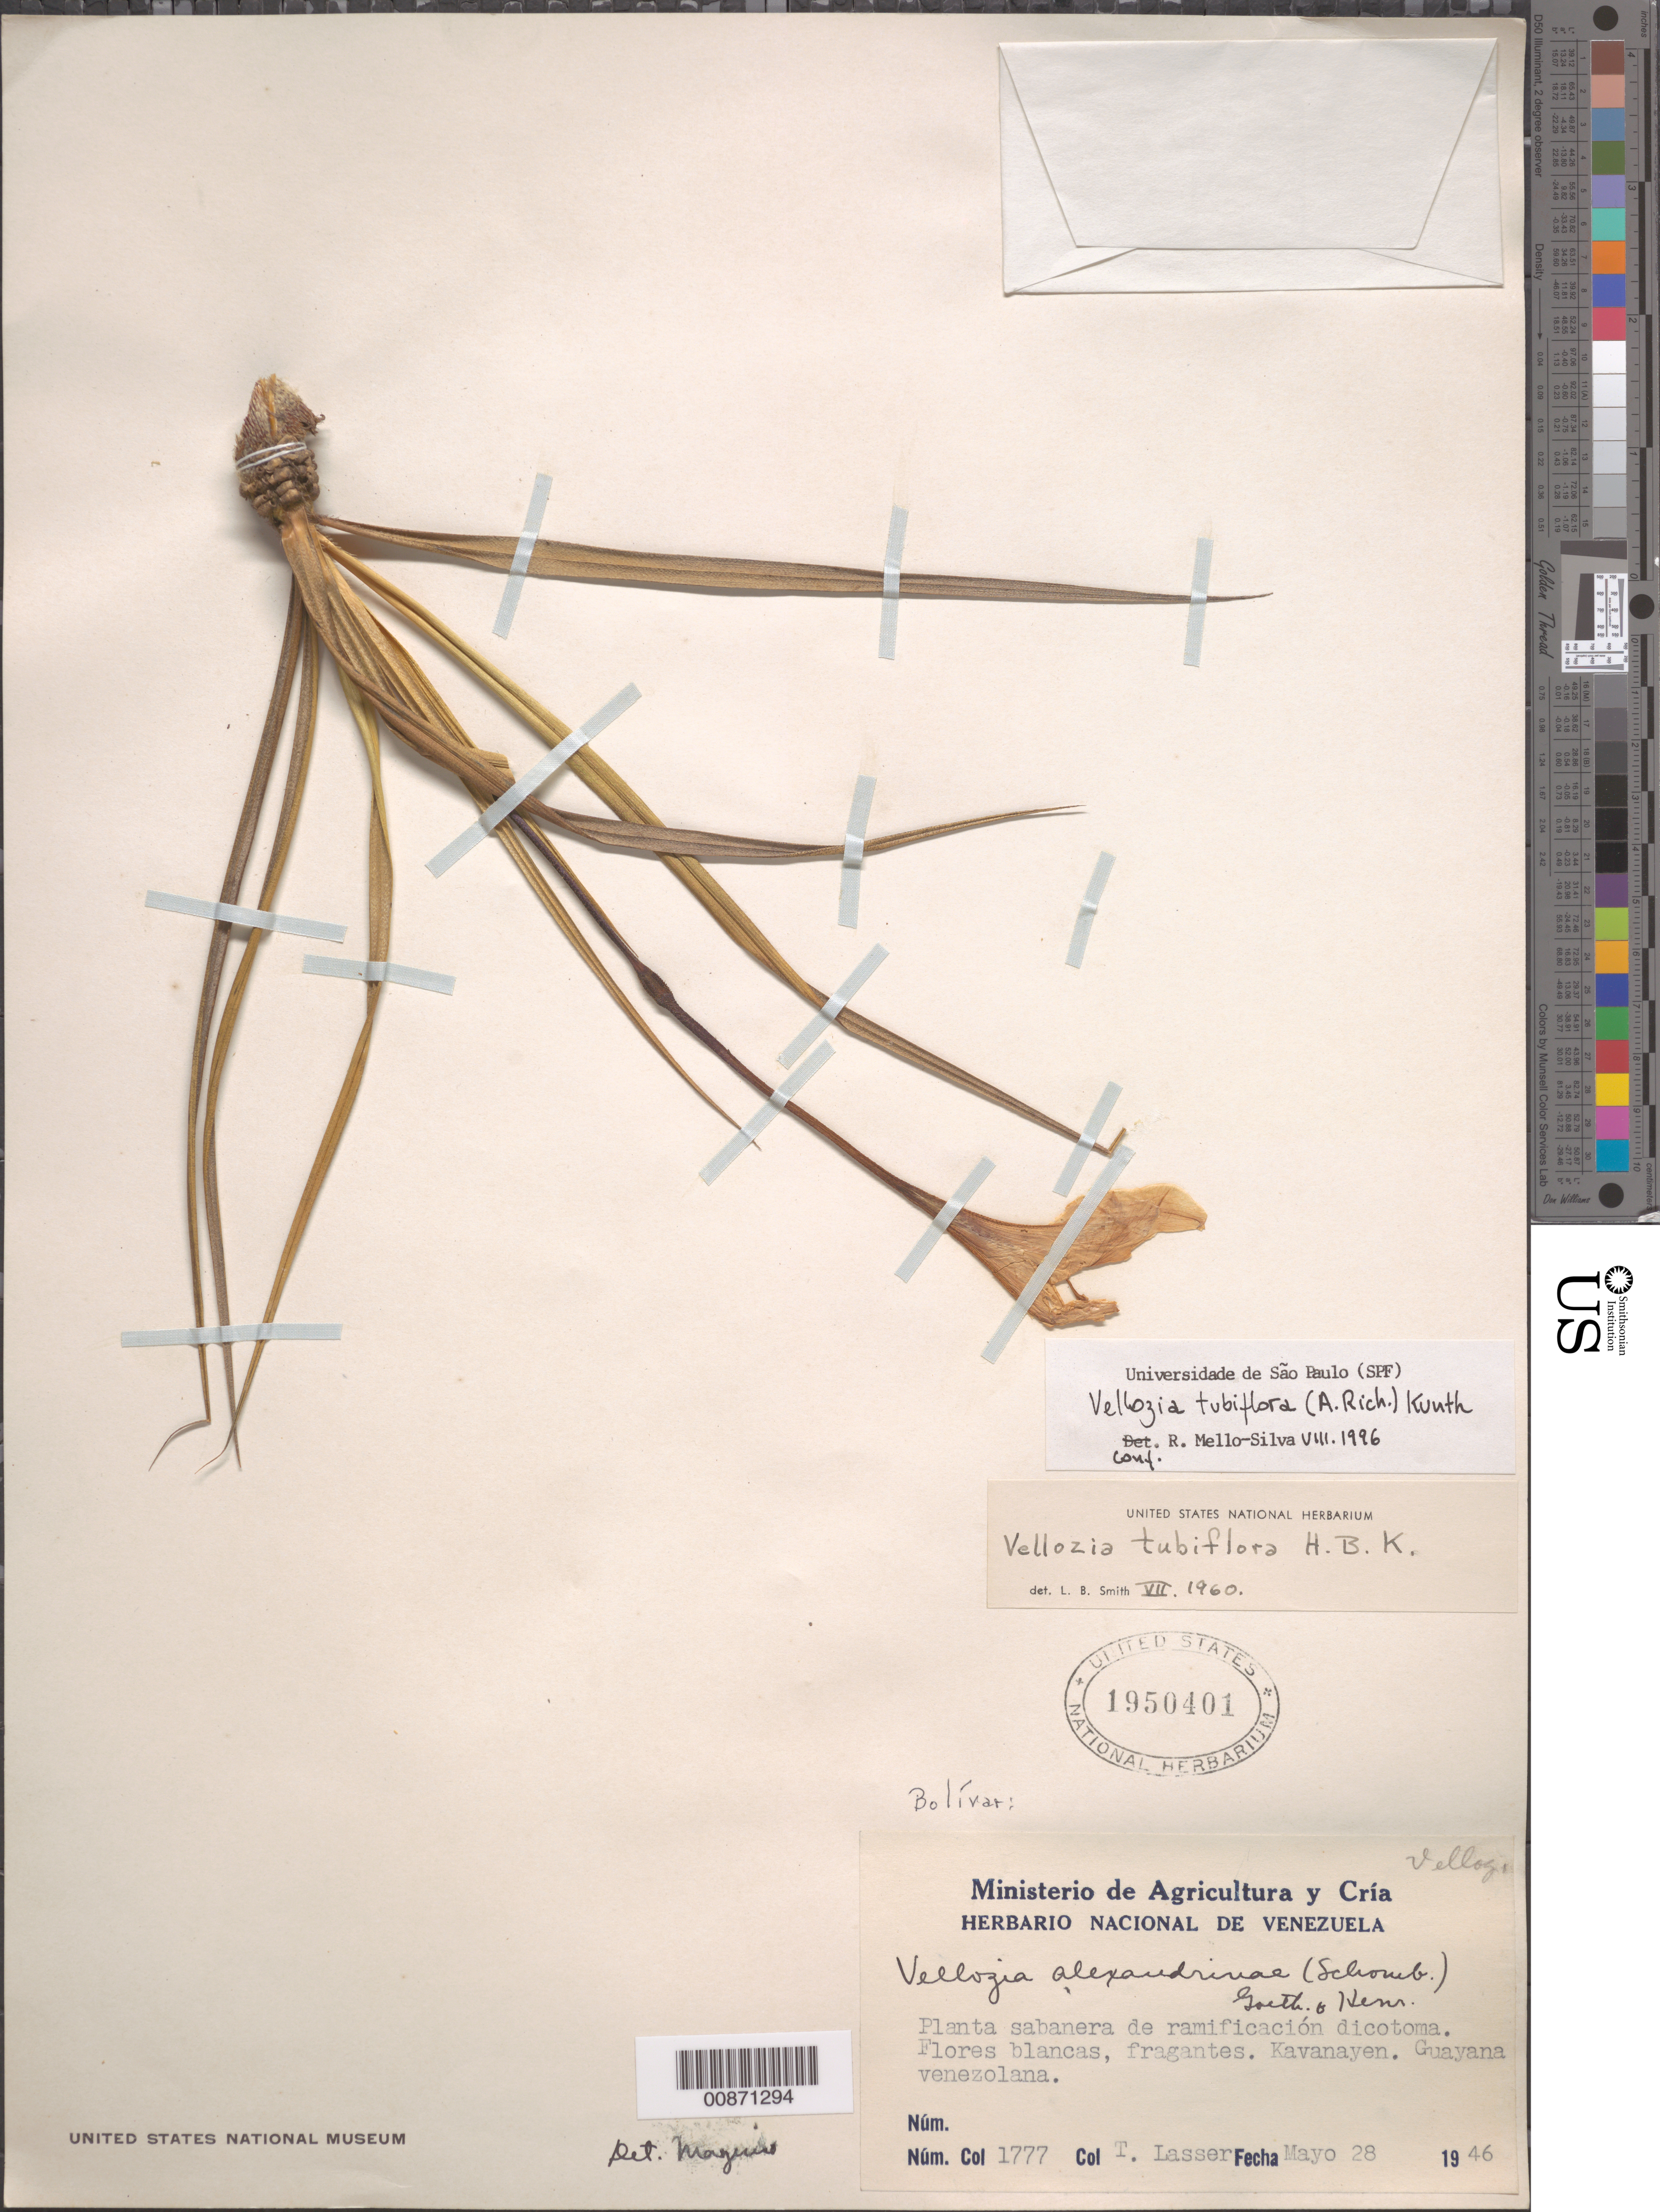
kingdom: Plantae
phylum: Tracheophyta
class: Liliopsida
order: Pandanales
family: Velloziaceae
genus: Vellozia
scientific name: Vellozia tubiflora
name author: (A. Rich.) Kunth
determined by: Mello-Silva, R.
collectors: T. Lasser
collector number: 1777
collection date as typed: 28-May-46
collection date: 1946-05-28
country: Venezuela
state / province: Bolívar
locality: Kavanayén, Guayana Venezolana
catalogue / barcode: US 1950401